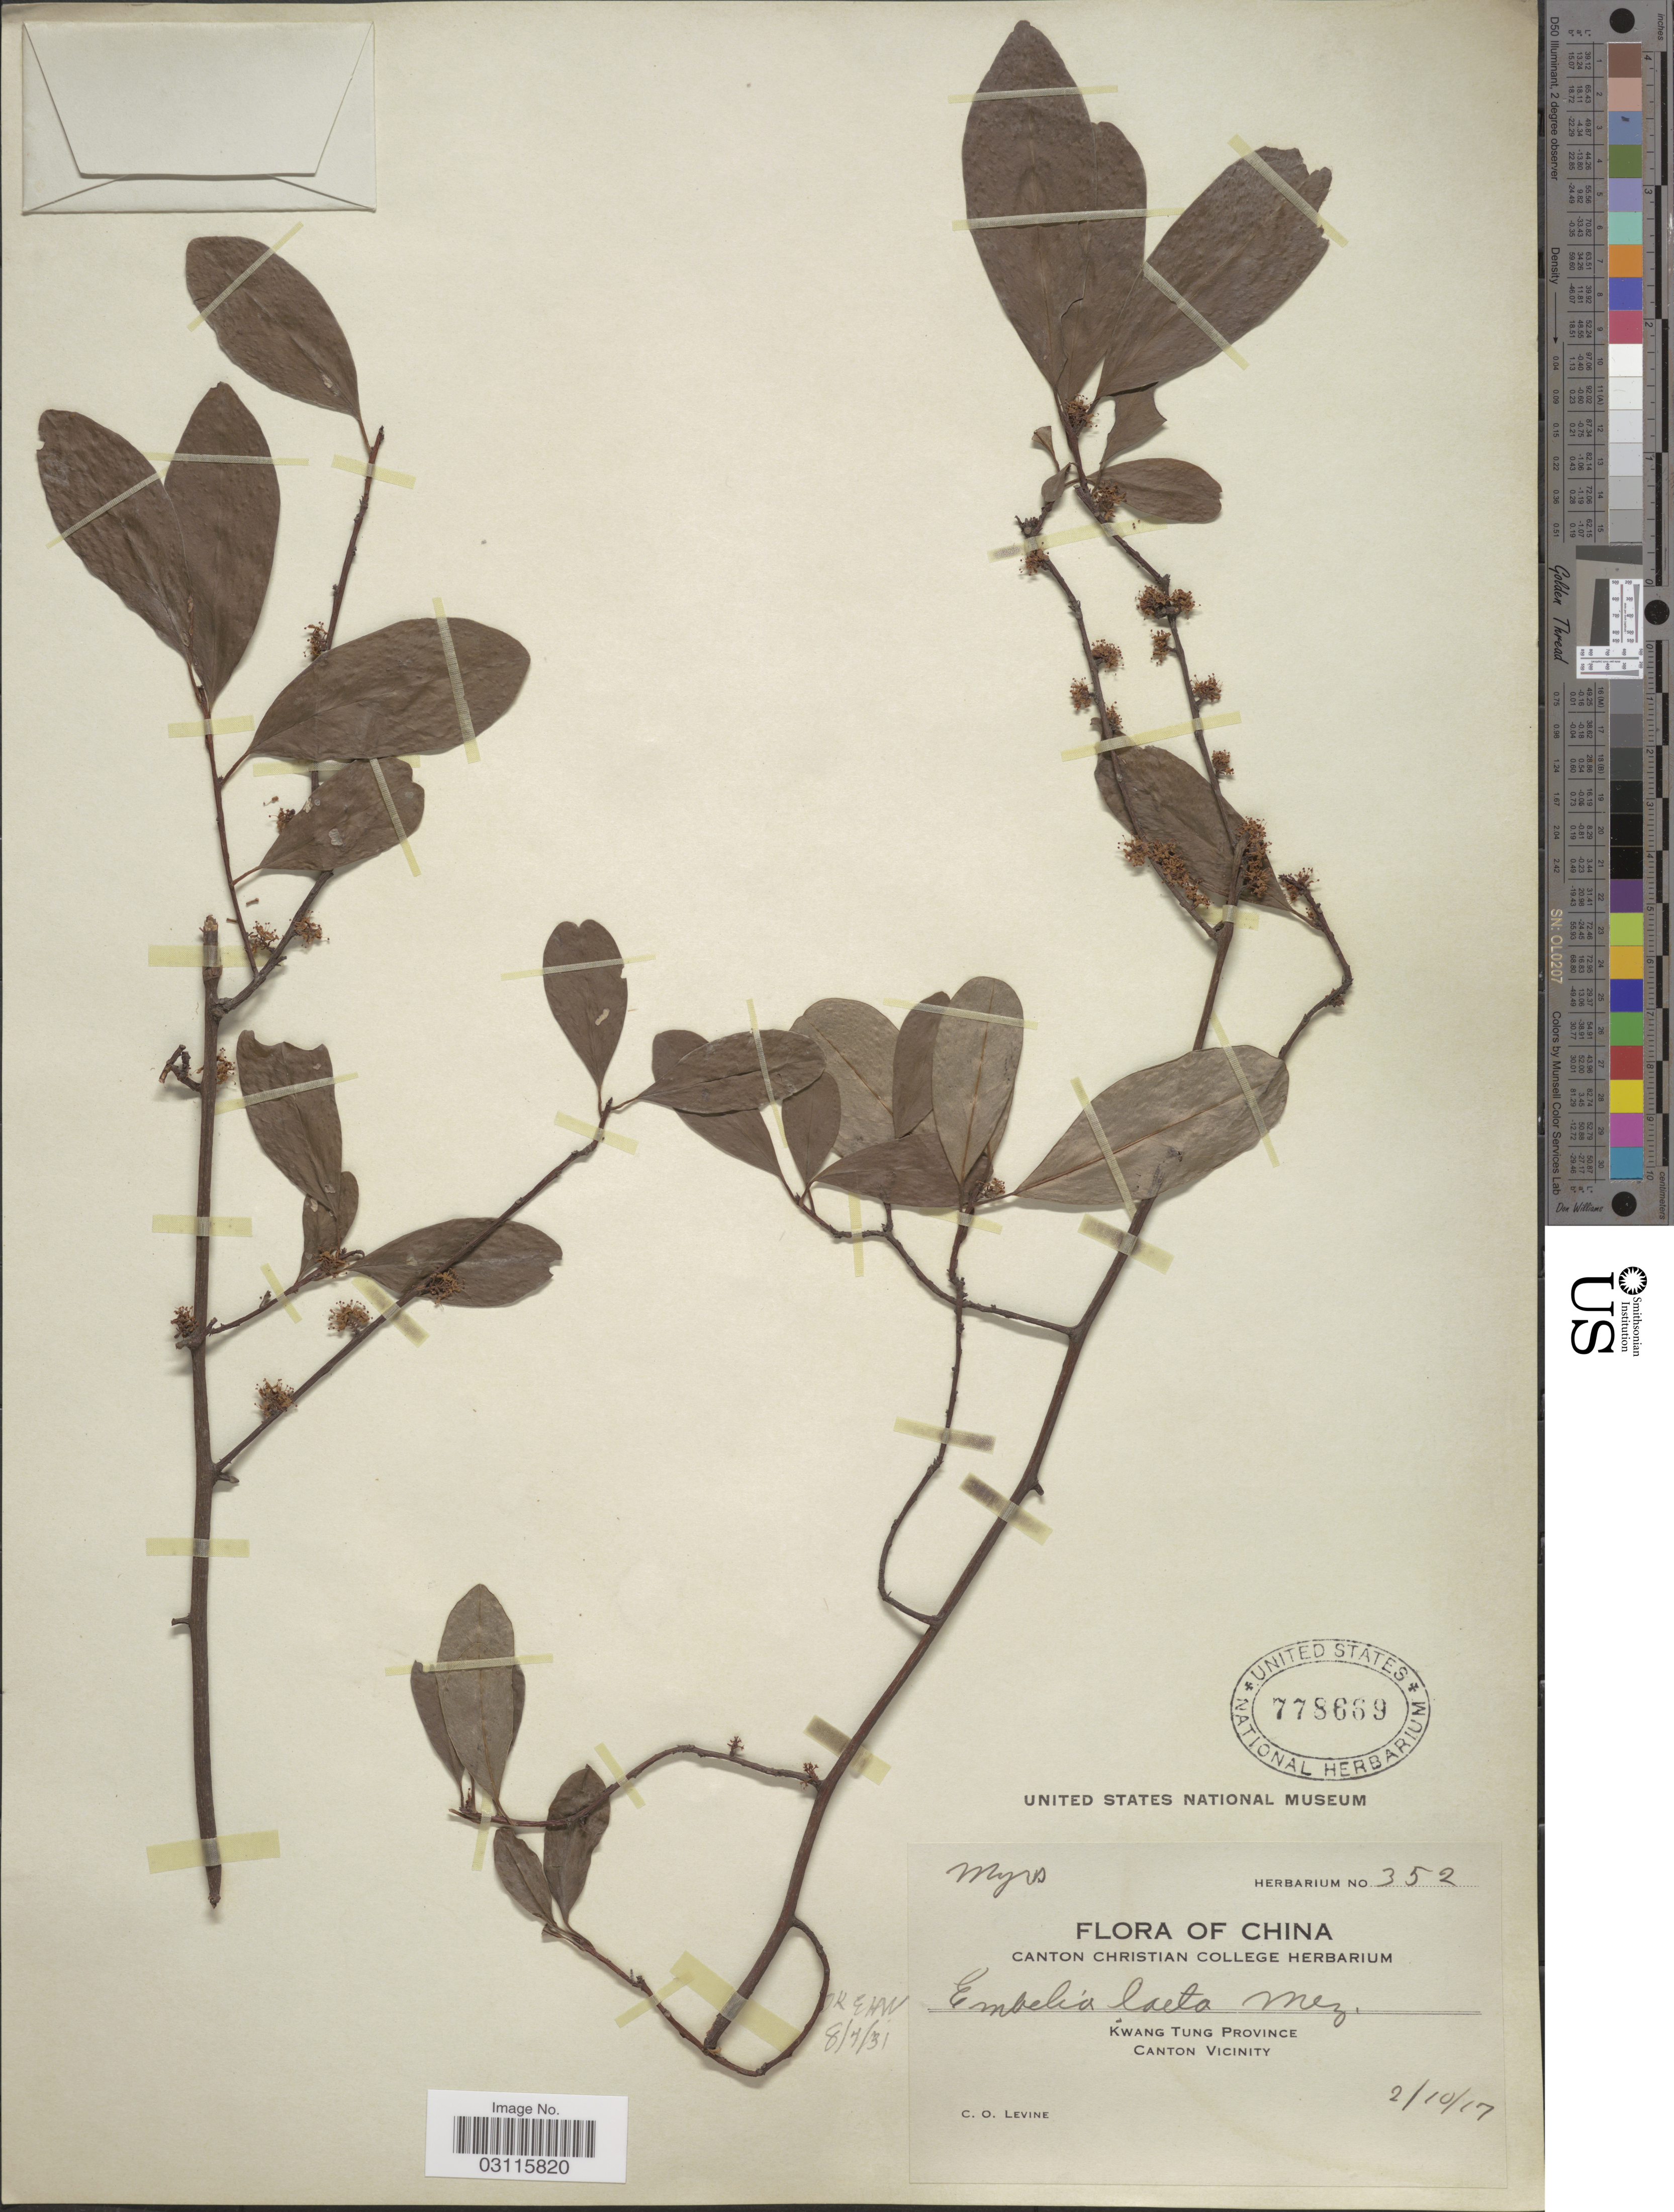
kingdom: Plantae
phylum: Tracheophyta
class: Magnoliopsida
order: Ericales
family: Primulaceae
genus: Embelia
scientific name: Embelia laeta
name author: (L.) Mez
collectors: C. O. Levine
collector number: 352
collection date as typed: Transcribed d/m/y: 2/10/17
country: China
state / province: Guangdong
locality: Kwang Tung Province. Canton Vicinity.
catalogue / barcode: US 778669